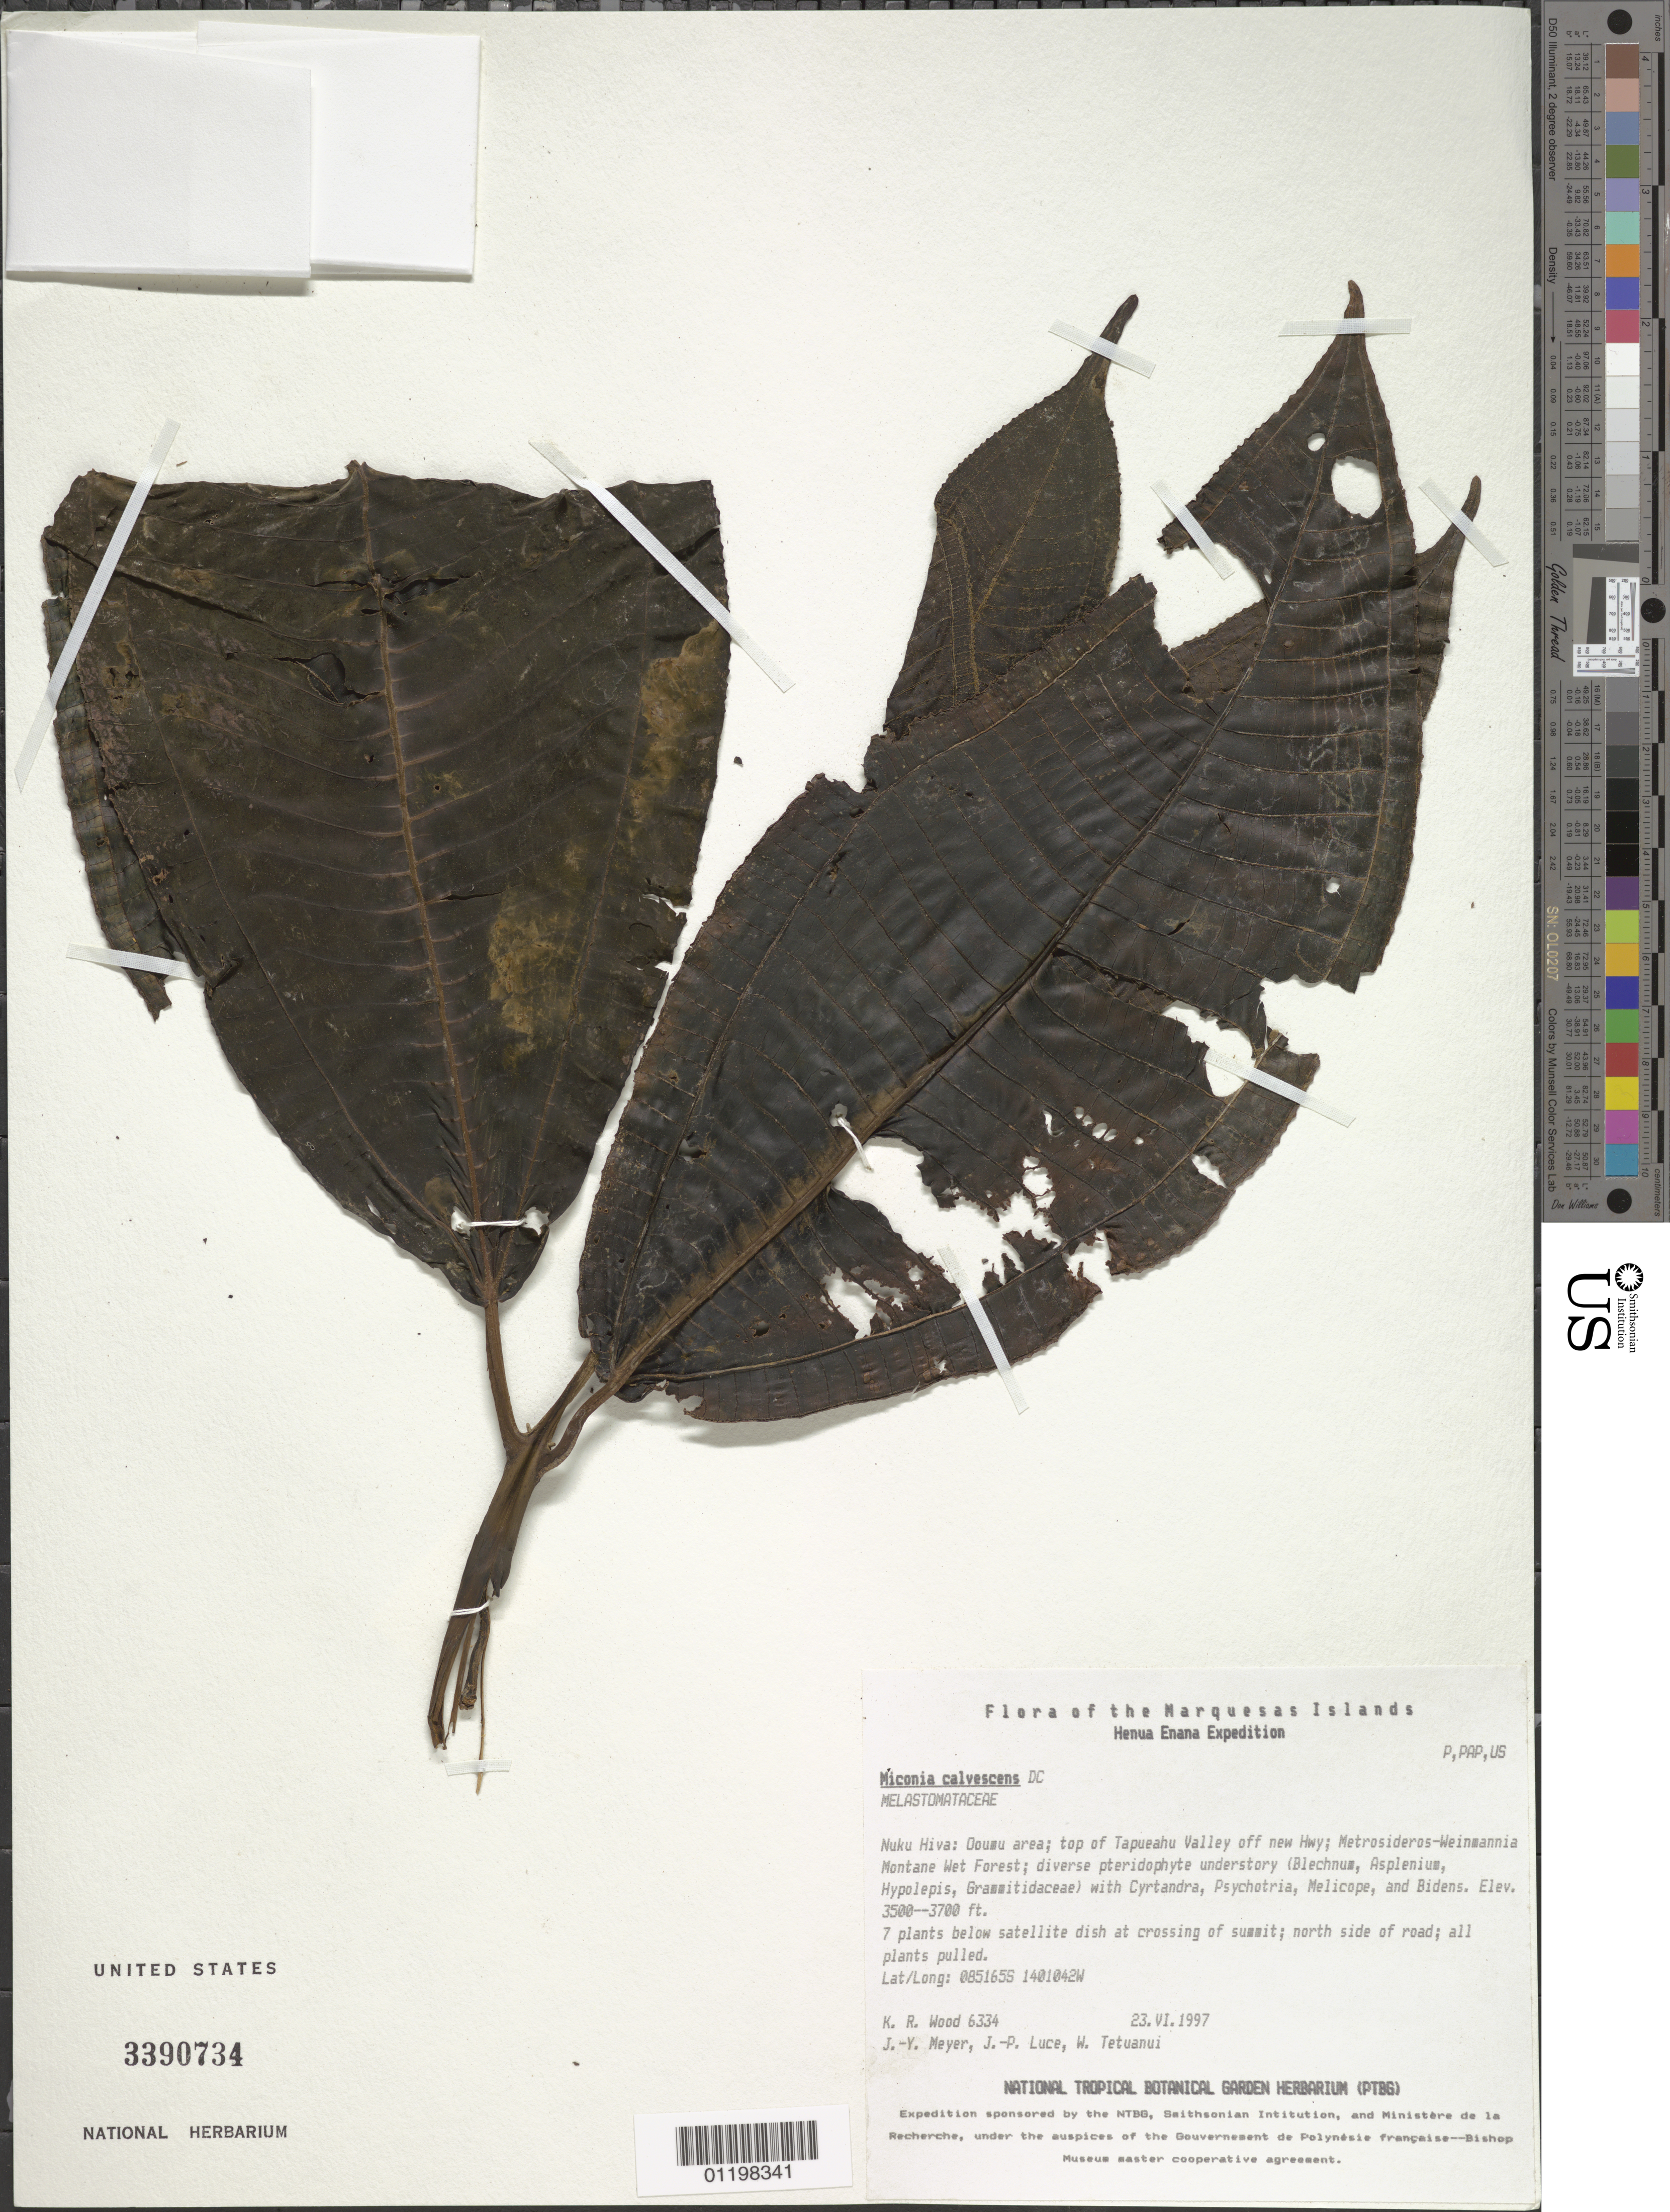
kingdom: Plantae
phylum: Tracheophyta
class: Magnoliopsida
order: Myrtales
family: Melastomataceae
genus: Miconia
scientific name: Miconia calvescens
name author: DC.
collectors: K. R. Wood, J.-Y. Meyer, J. Luce & W. Tetuanui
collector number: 6334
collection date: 1997-06-23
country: French Polynesia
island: Nuku Hiva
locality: Ooumu area, top of Tapueahu Valley off new Hwy. 7 plants below satellite dish at crossing of summit; north side of road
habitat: In Metrosideros - Weinmannia montane wet forest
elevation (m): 1067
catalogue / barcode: US 3390734